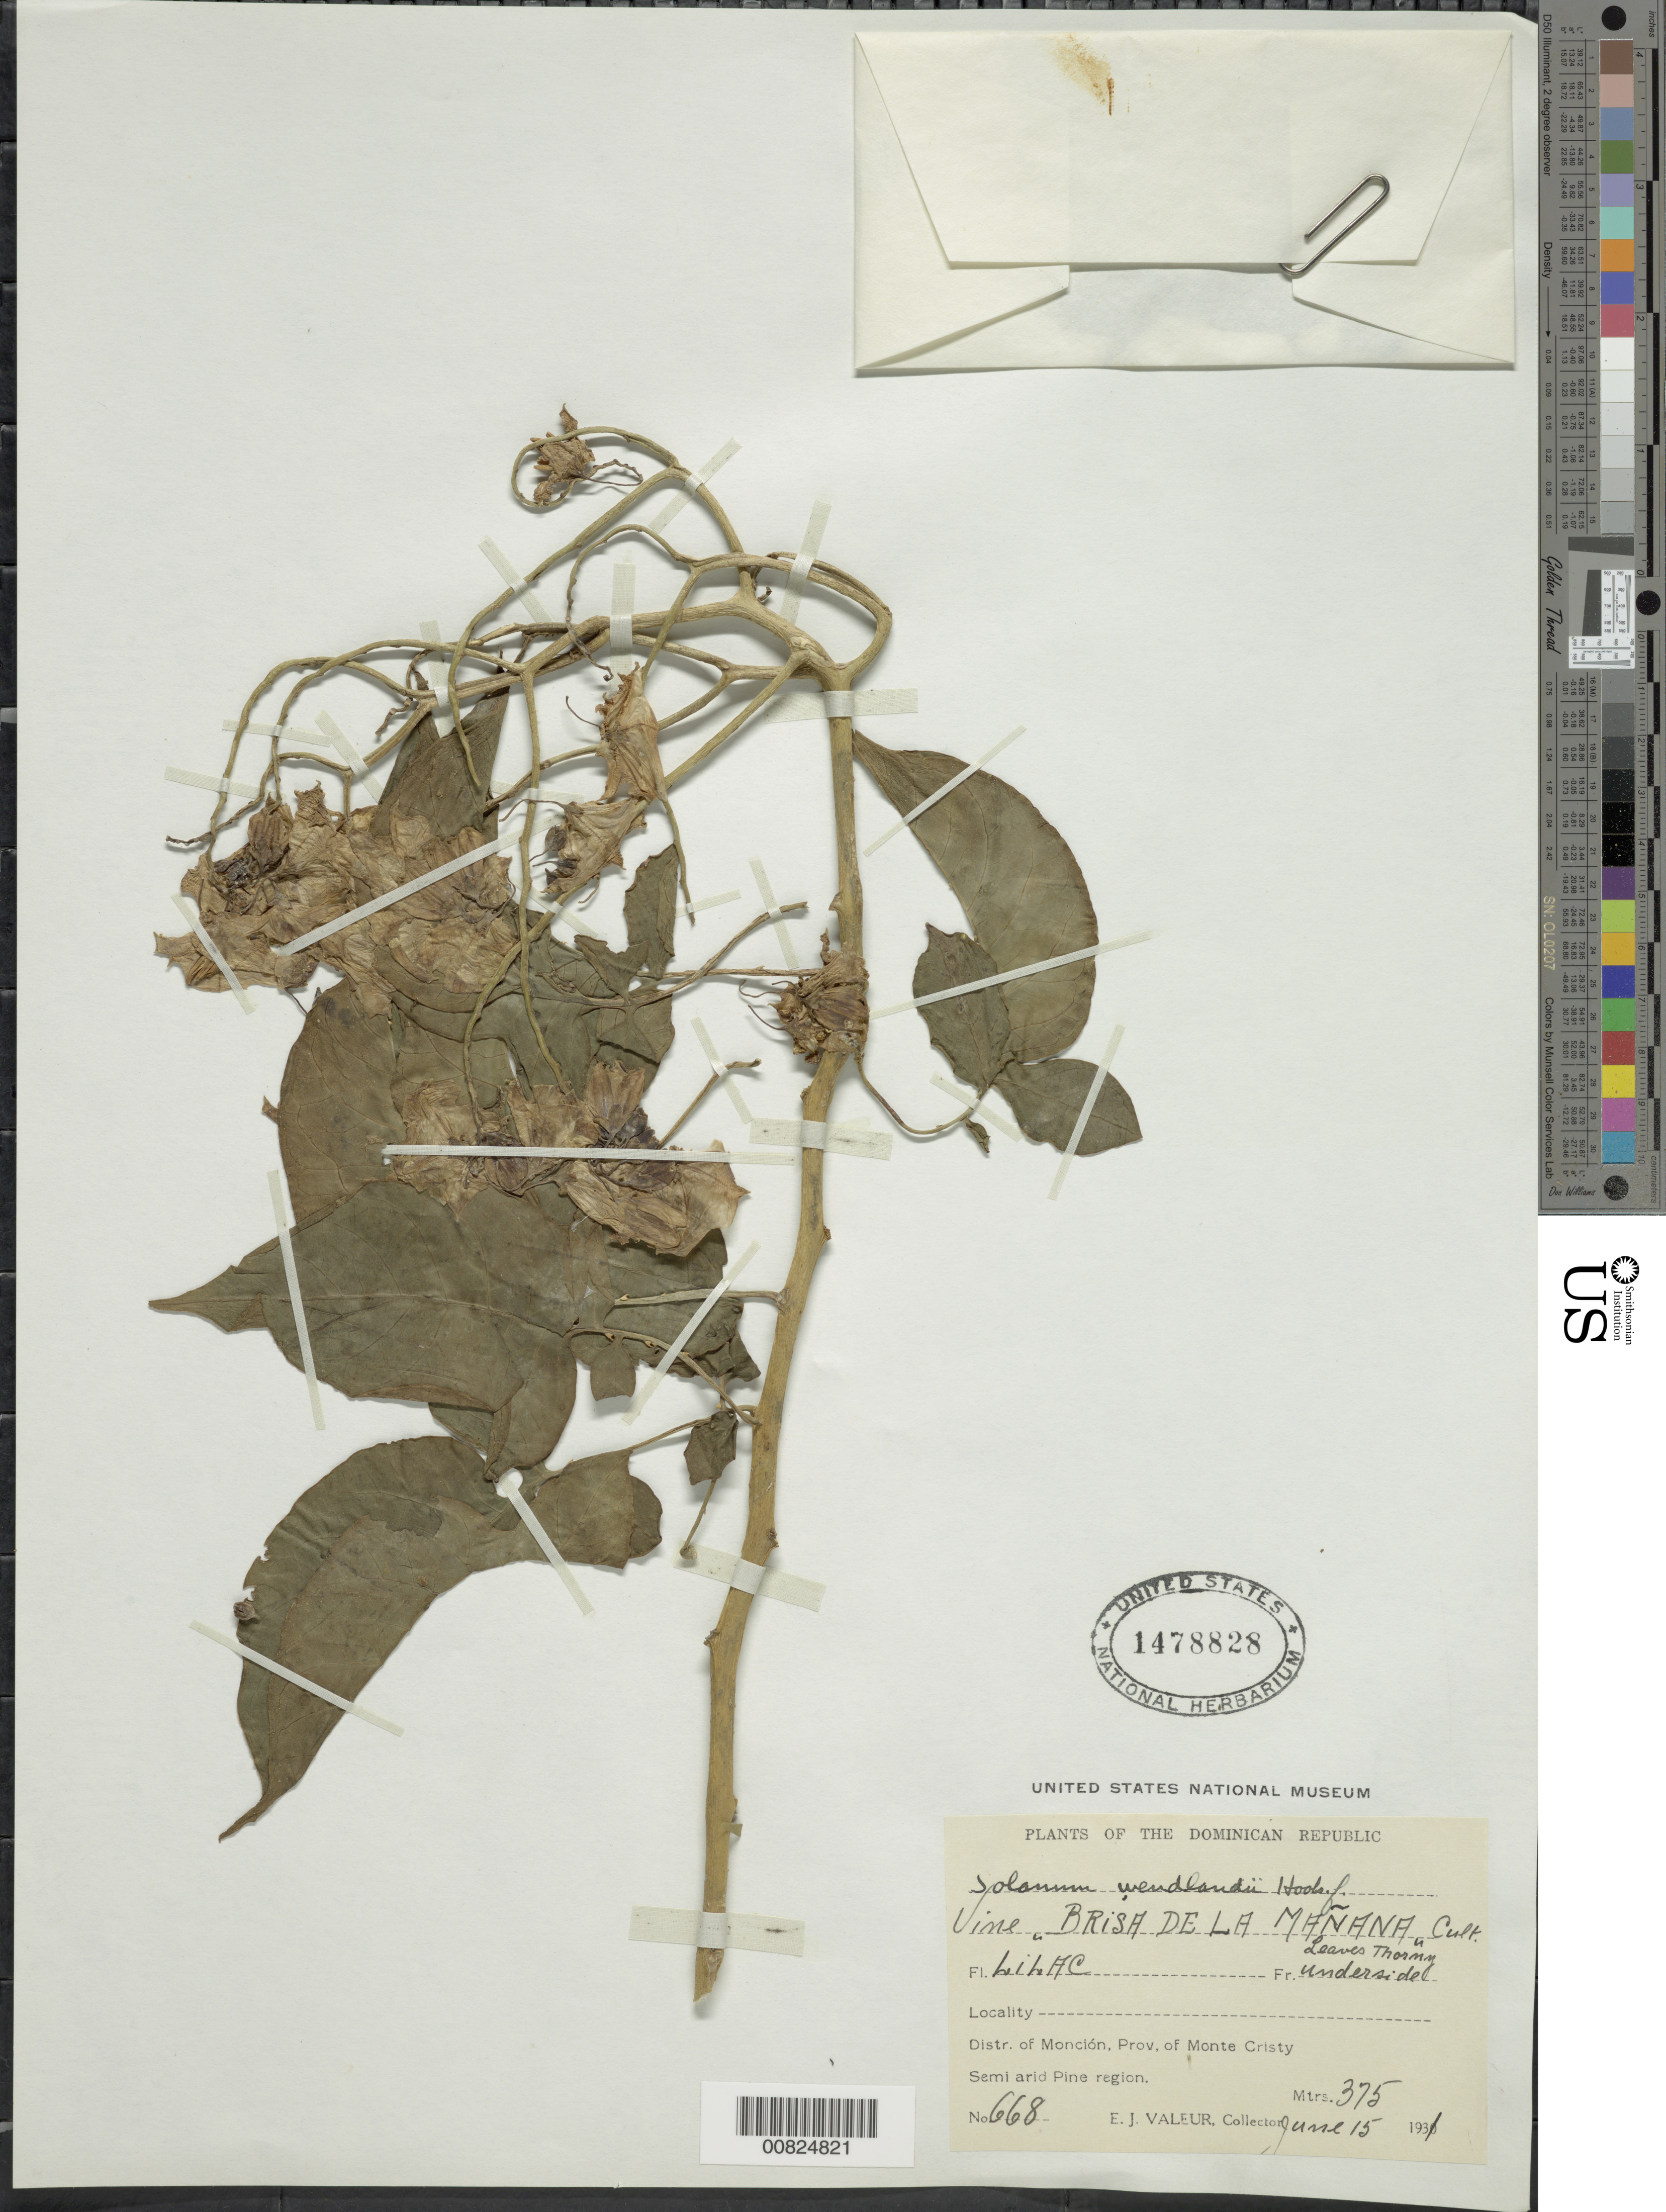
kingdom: Plantae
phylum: Tracheophyta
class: Magnoliopsida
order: Solanales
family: Solanaceae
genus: Solanum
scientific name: Solanum wendlandii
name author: Hook. f.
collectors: E. Valeur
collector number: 668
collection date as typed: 15 Jun 1931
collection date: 1931-06-15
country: Dominican Republic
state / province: Monte Cristi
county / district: Monción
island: Hispaniola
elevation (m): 375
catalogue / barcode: US 1478828